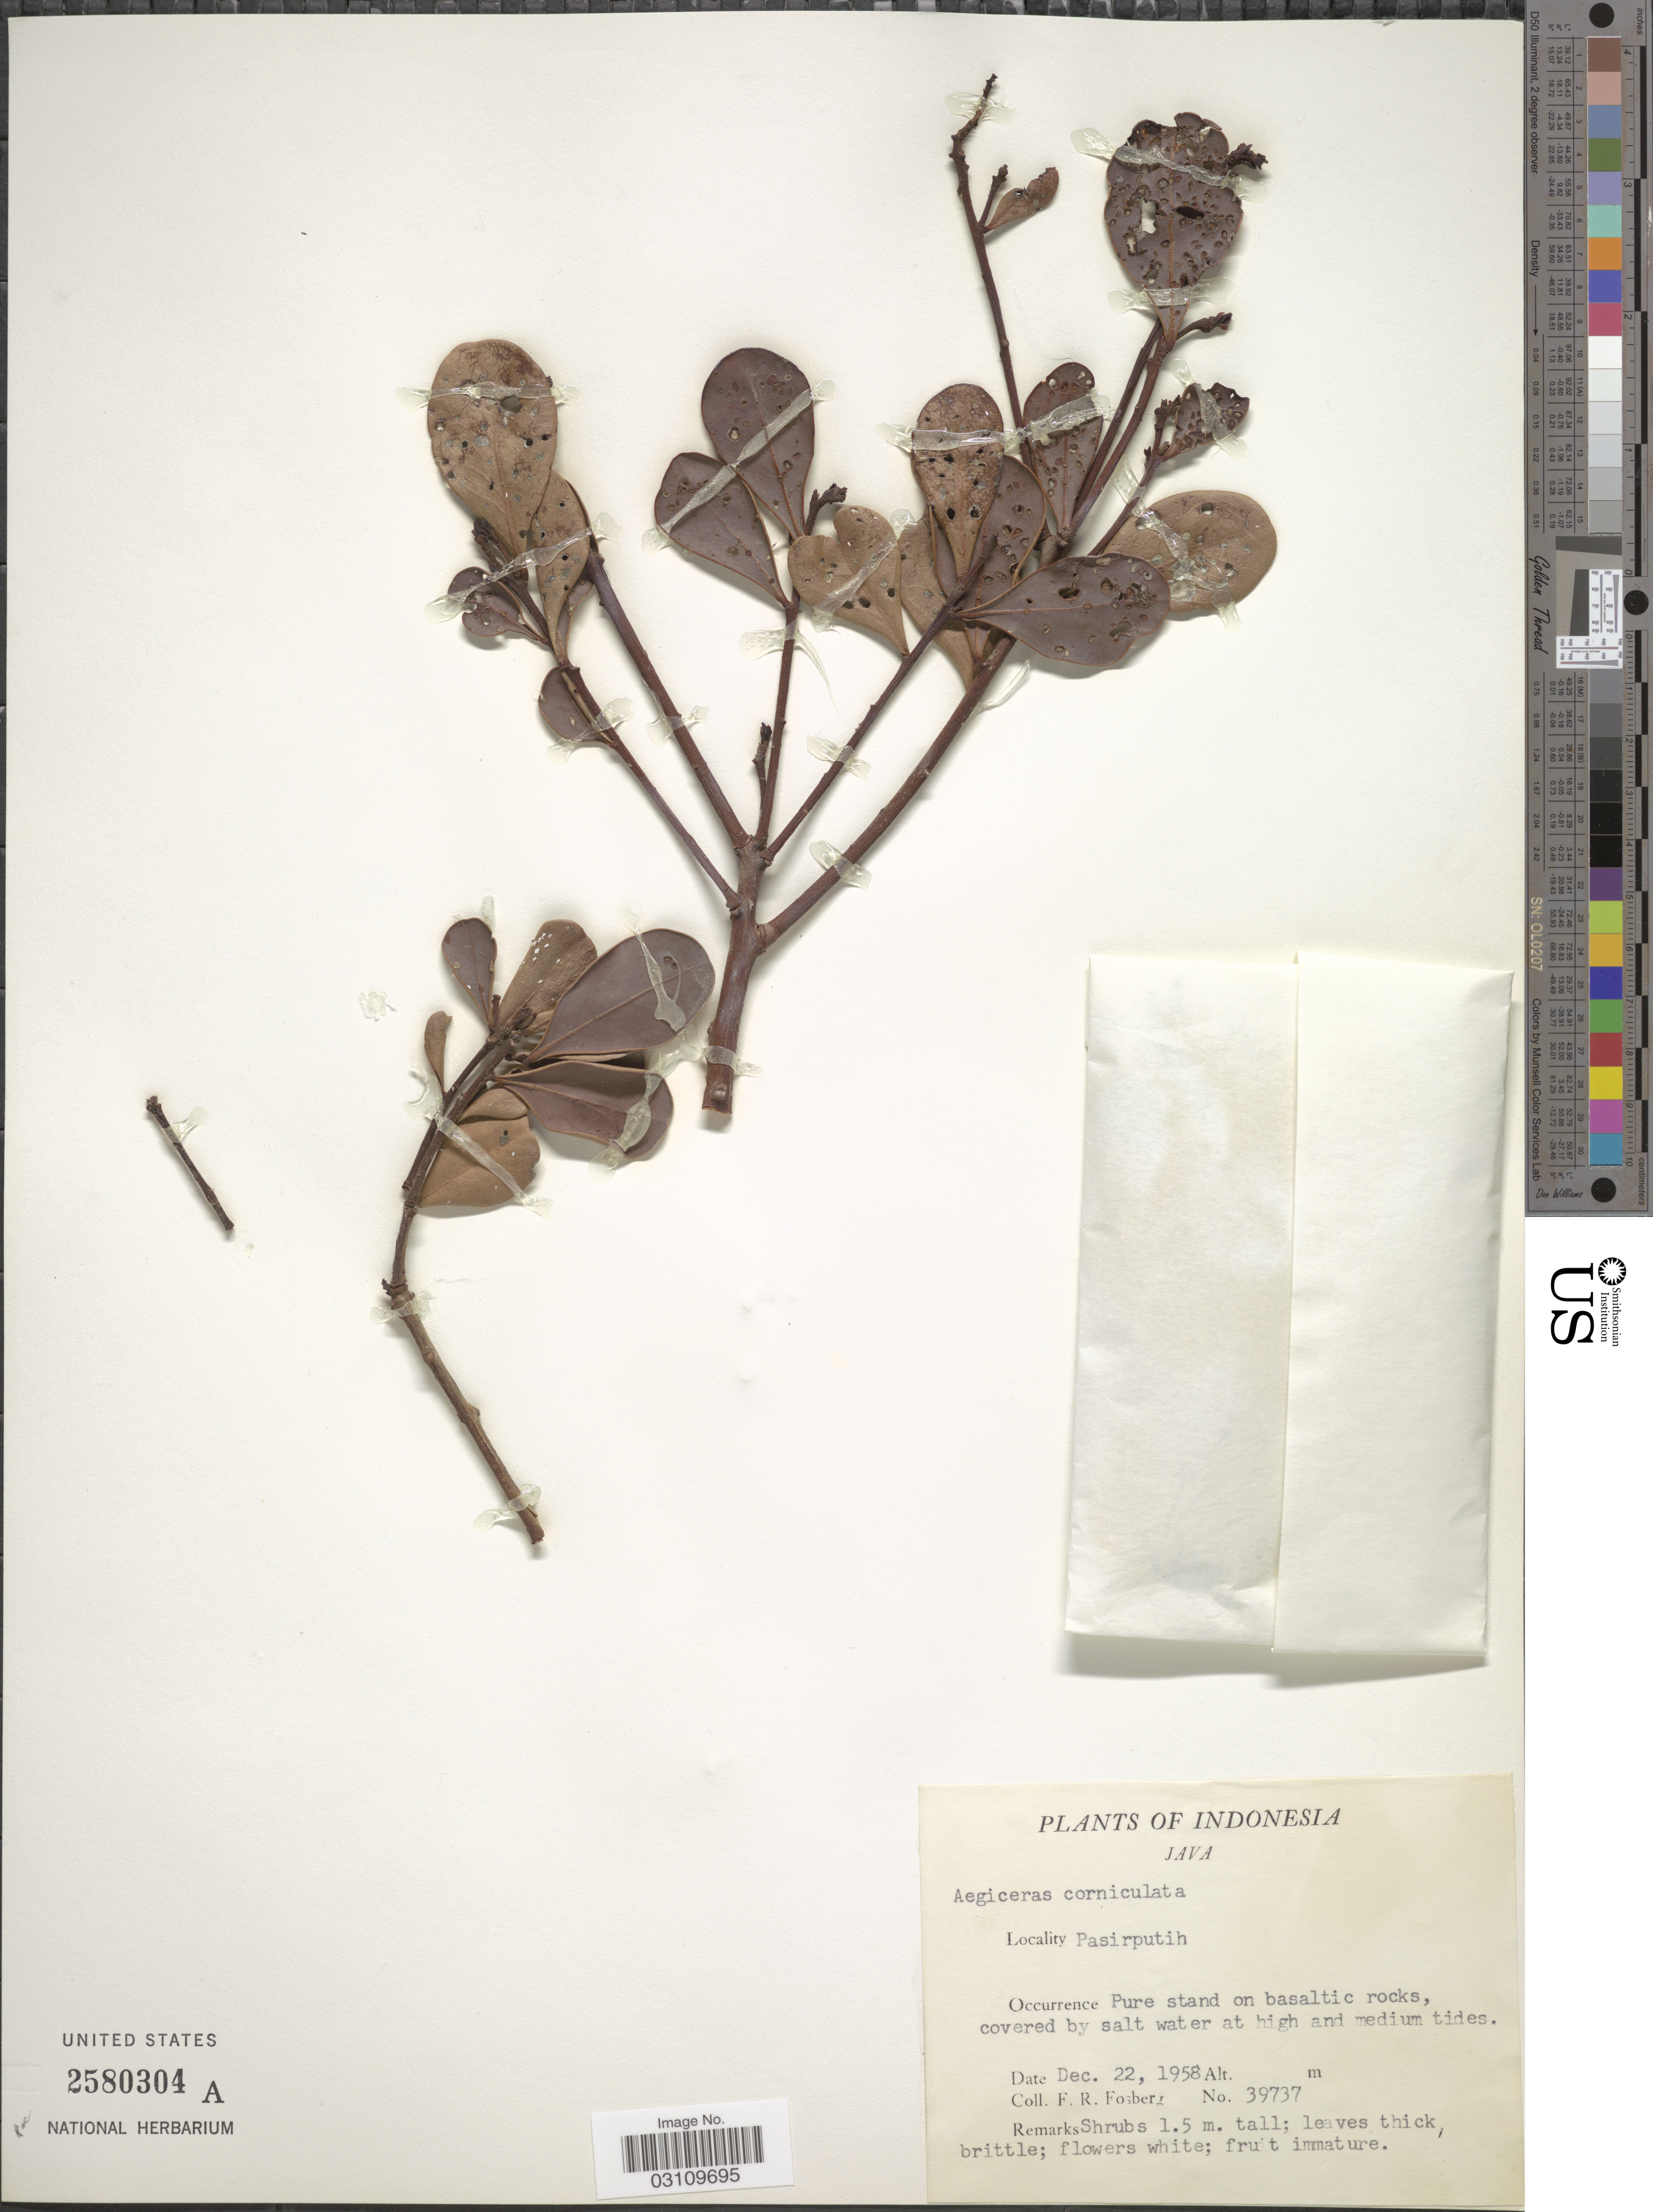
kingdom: Plantae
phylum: Tracheophyta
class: Magnoliopsida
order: Ericales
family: Primulaceae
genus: Aegiceras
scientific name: Aegiceras corniculatum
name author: (L.) Blanco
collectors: F. R. Fosberg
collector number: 39737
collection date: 1958-12-22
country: Indonesia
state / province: Java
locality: Pasirputih.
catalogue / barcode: US 2580304A